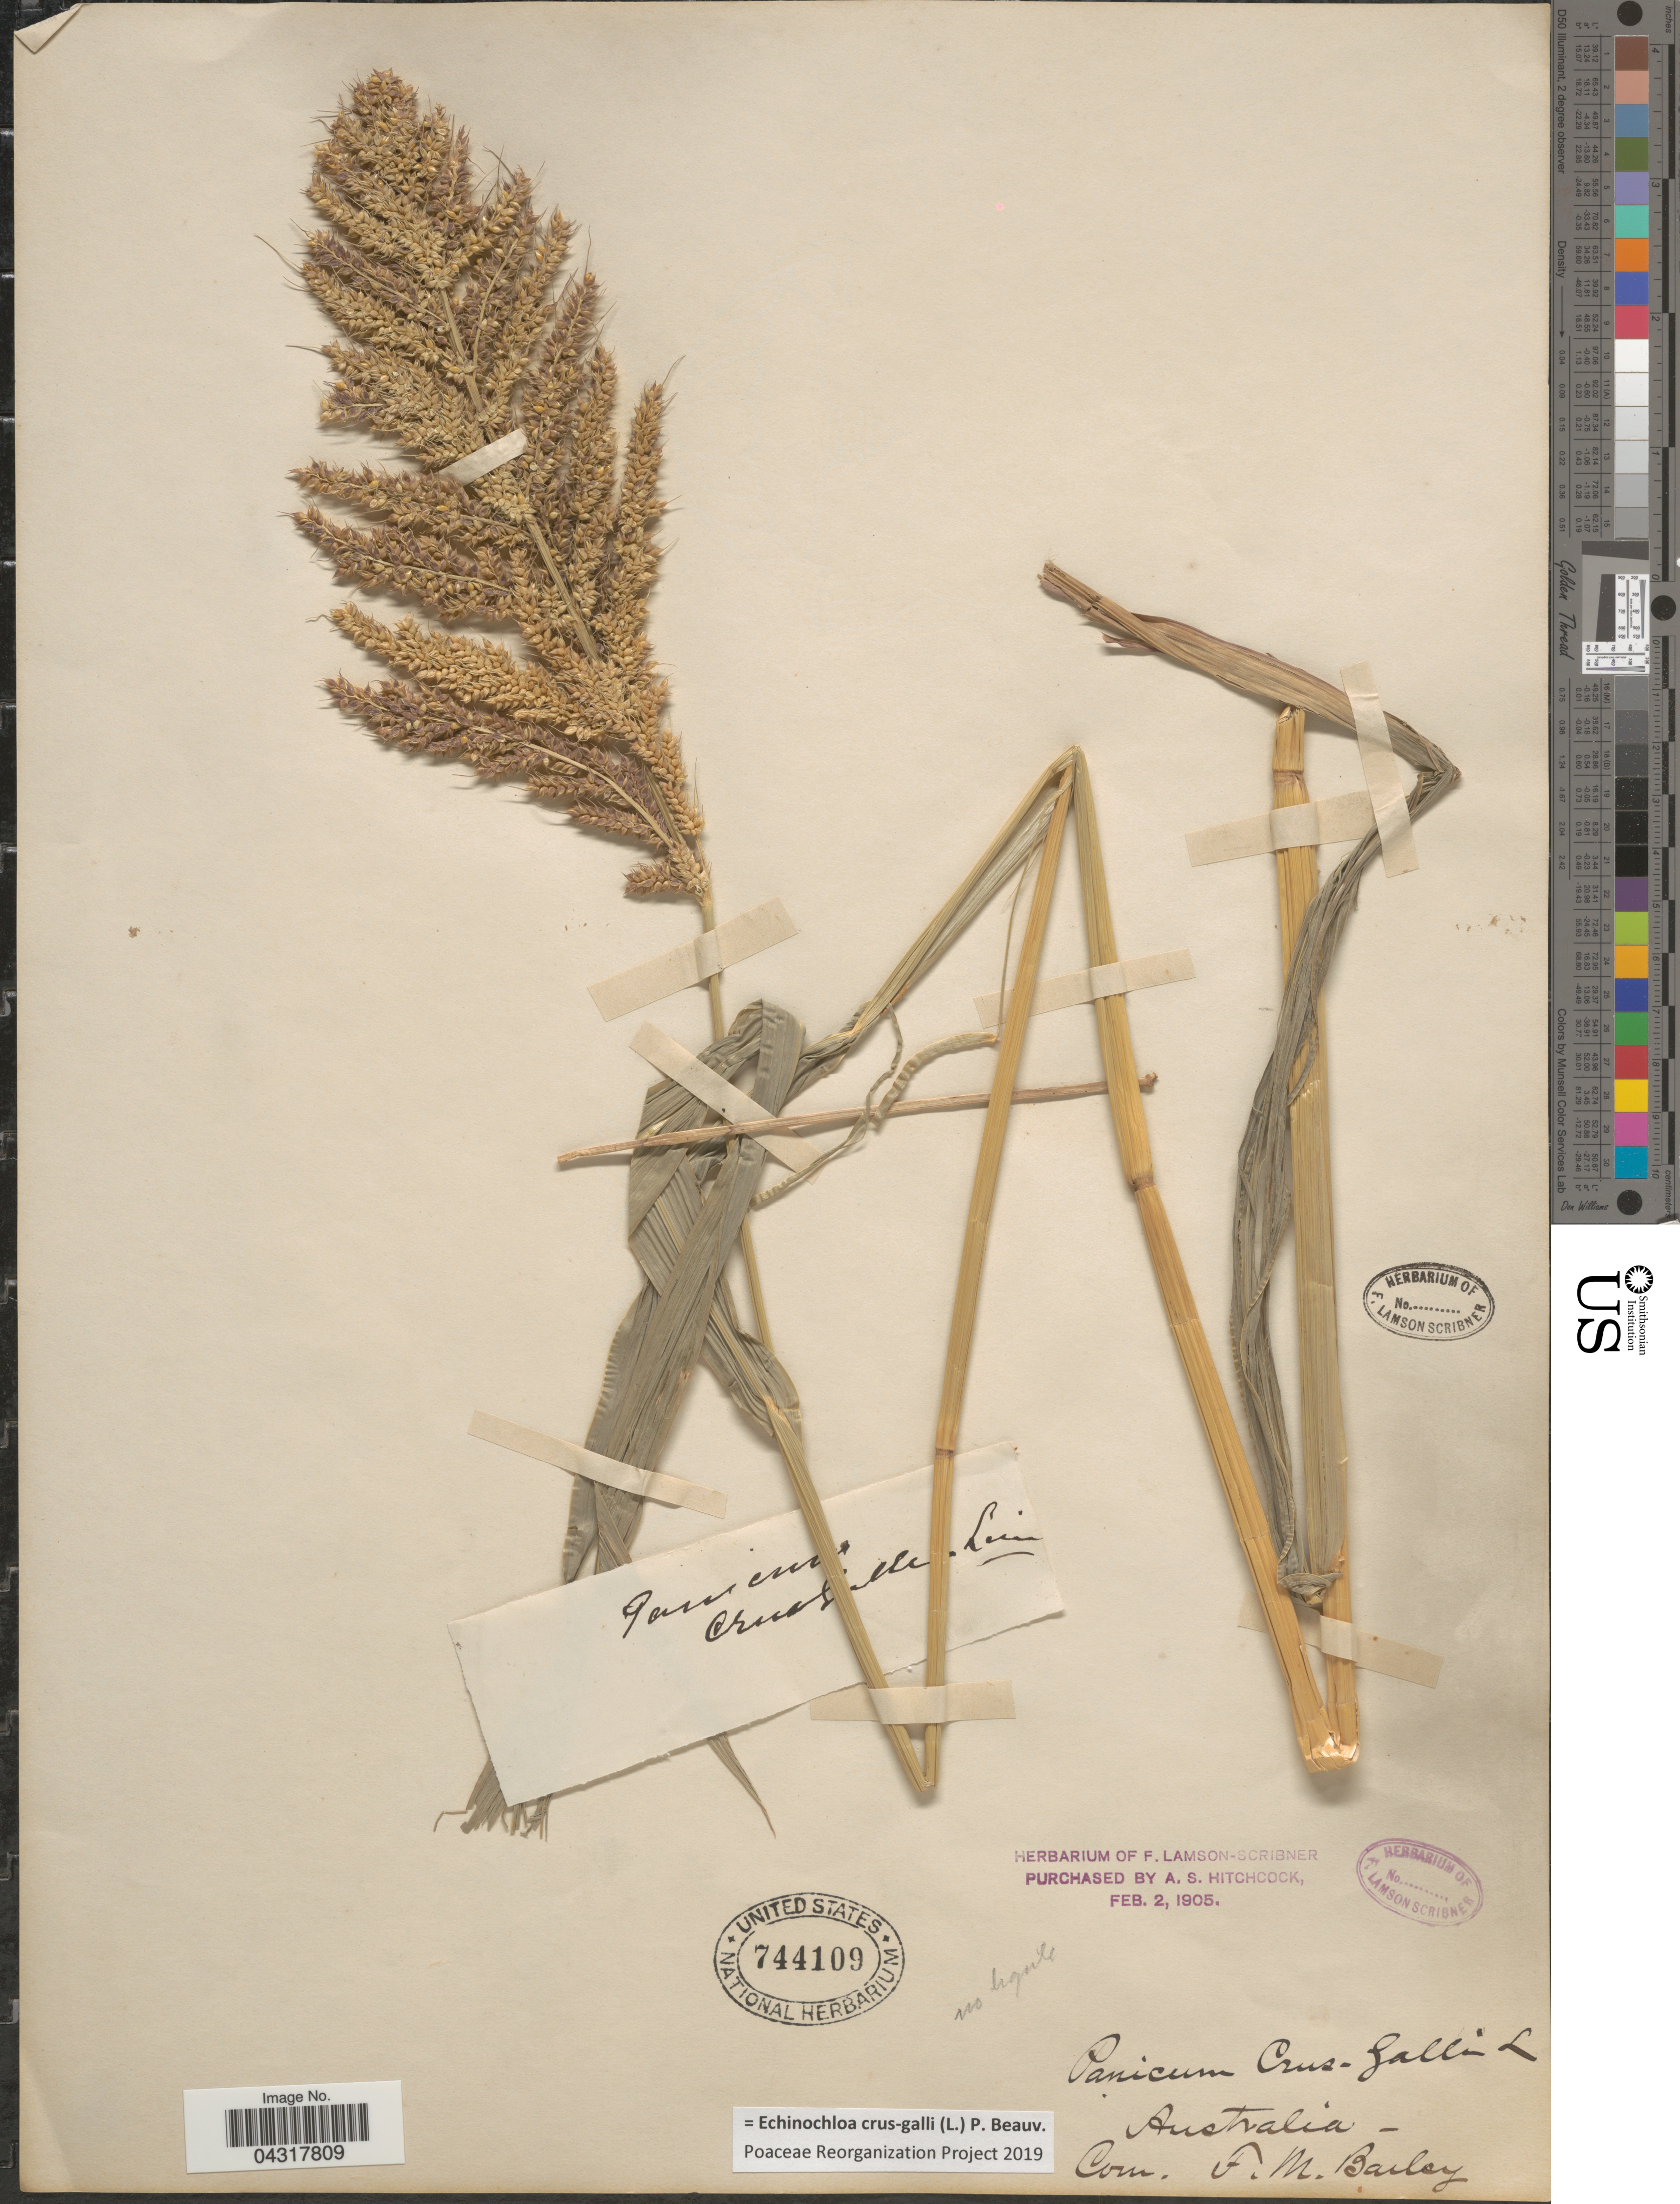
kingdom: Plantae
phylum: Tracheophyta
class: Liliopsida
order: Poales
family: Poaceae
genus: Echinochloa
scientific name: Echinochloa crus-galli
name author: (L.) P. Beauv.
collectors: ex herb. F. Lamson Scribner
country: Australia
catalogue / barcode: US 744109